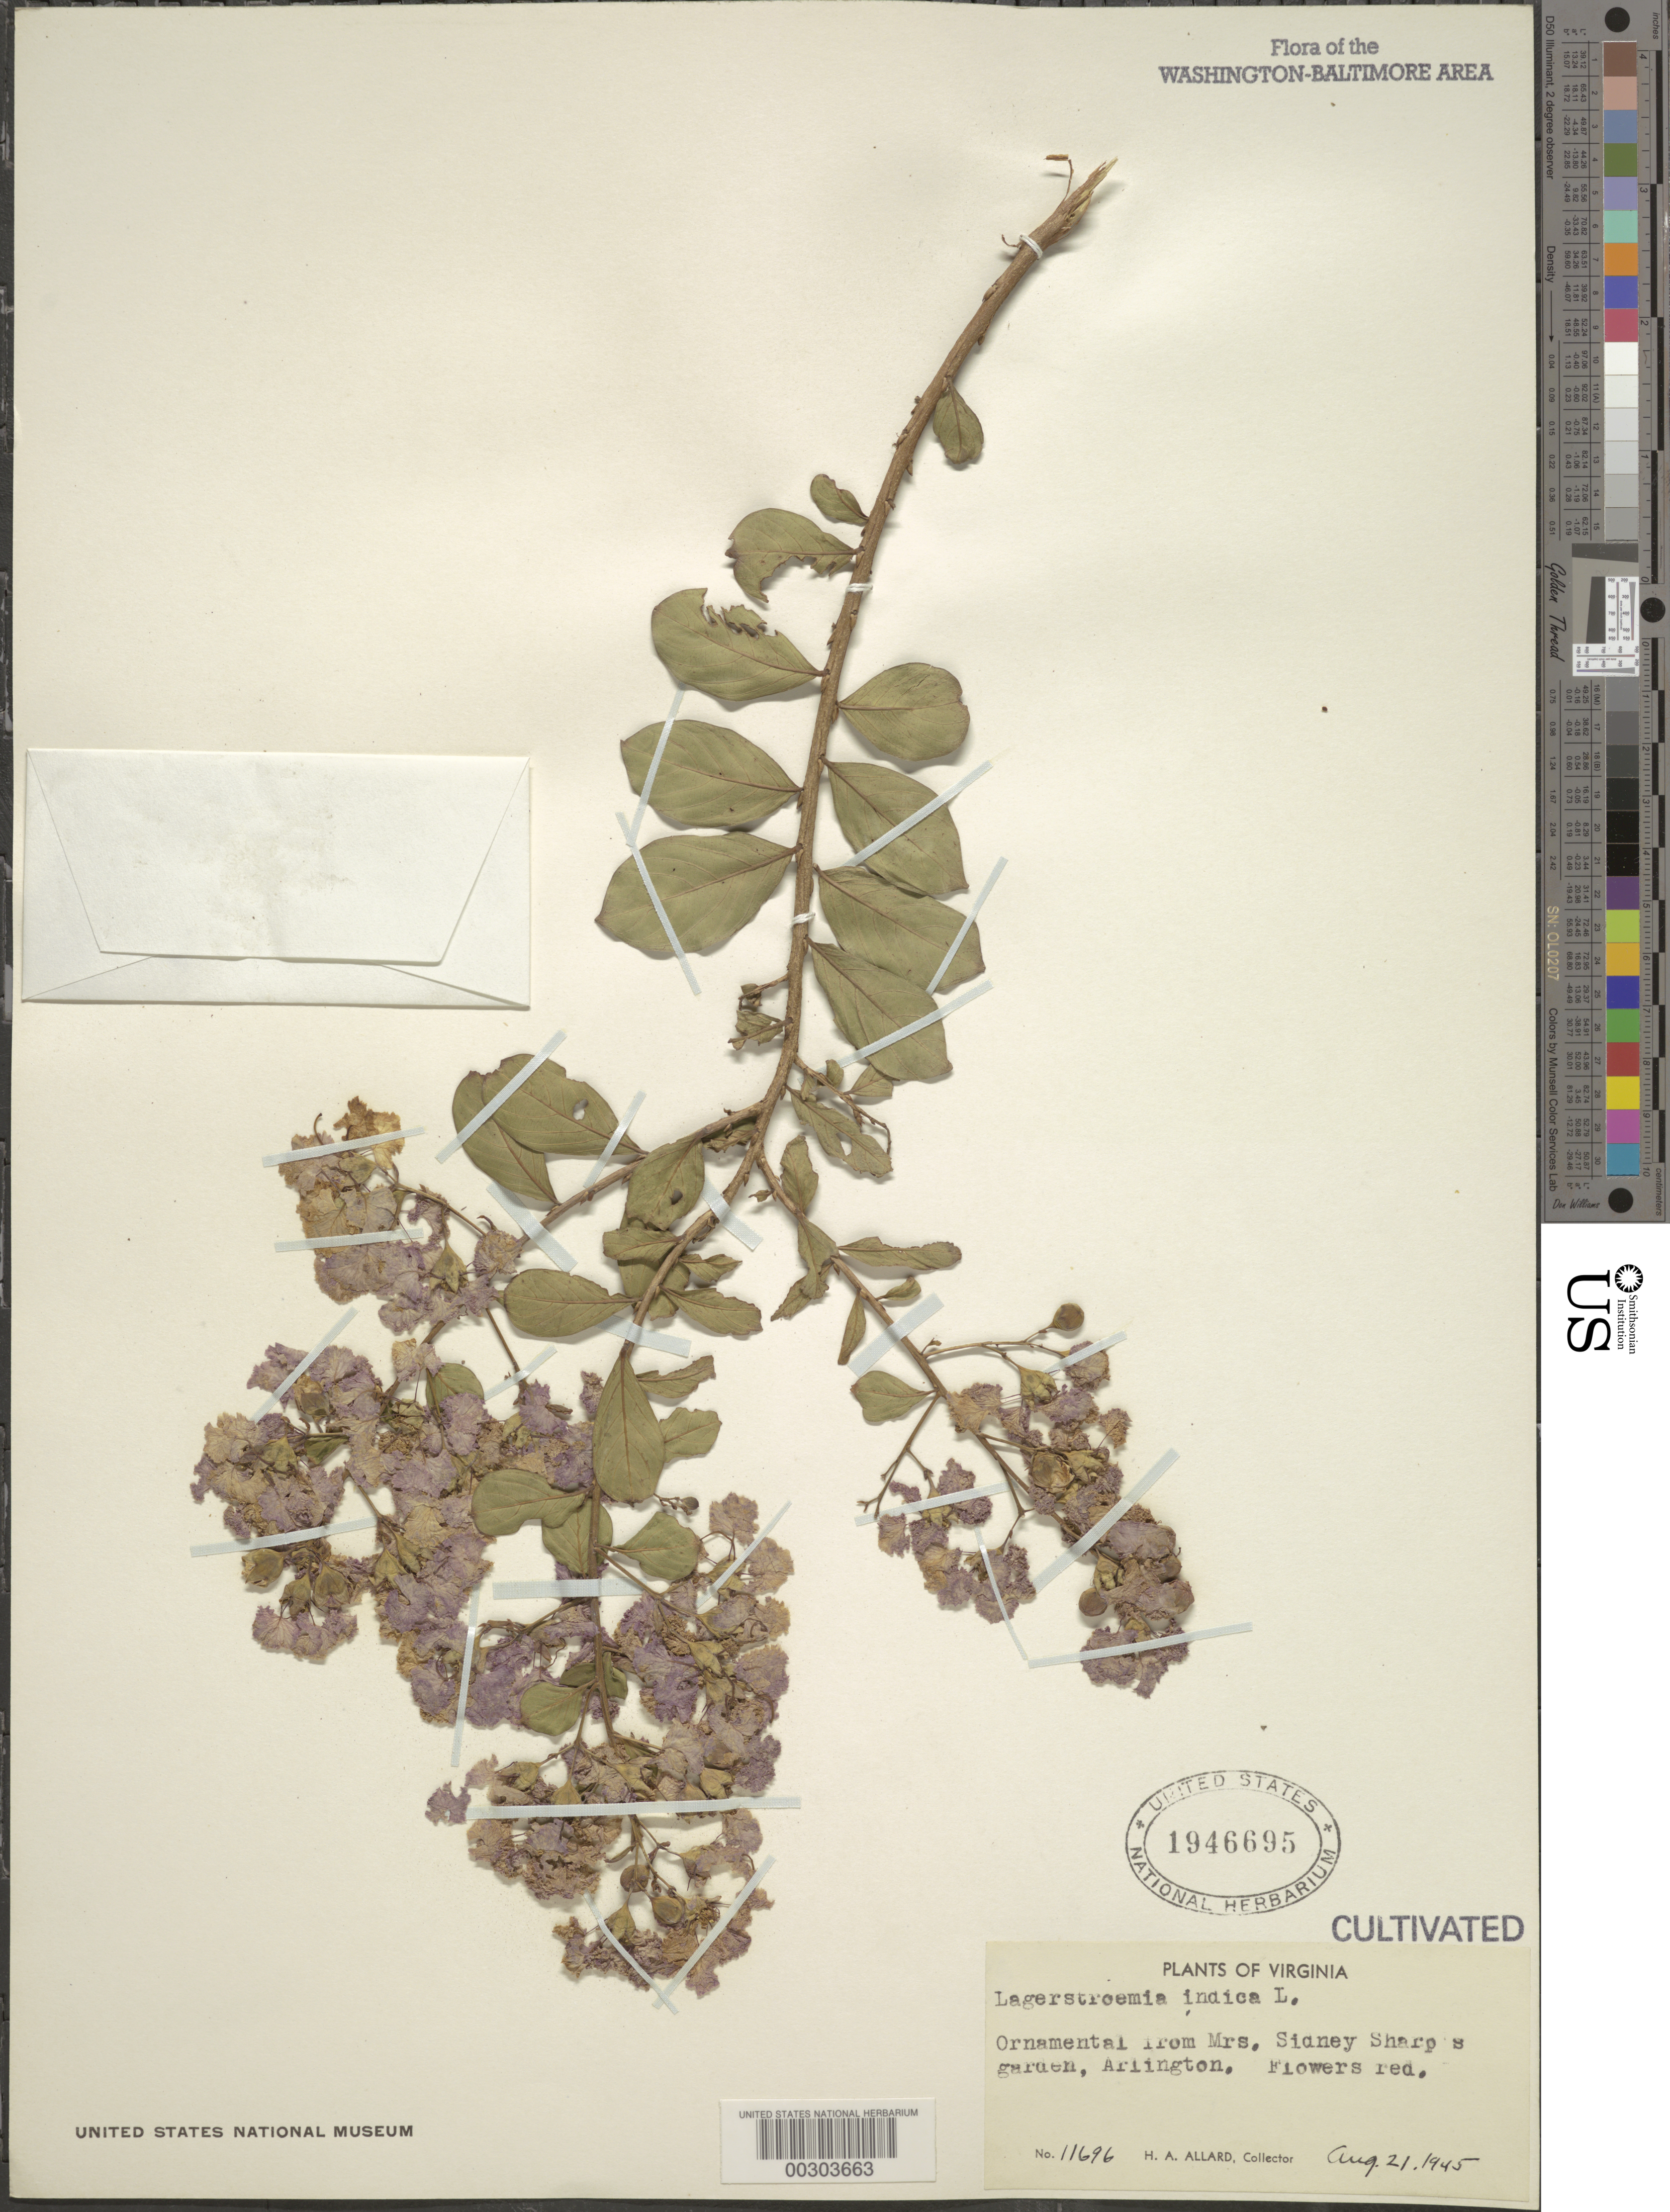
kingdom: Plantae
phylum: Tracheophyta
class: Magnoliopsida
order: Myrtales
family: Lythraceae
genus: Lagerstroemia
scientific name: Lagerstroemia indica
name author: L.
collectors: H. A. Allard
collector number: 11696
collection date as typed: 21 Aug 1945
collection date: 1945-08-21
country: United States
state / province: Virginia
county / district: Arlington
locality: Arlington, from Mrs. S. Sharp's Garden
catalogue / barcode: US 1946695